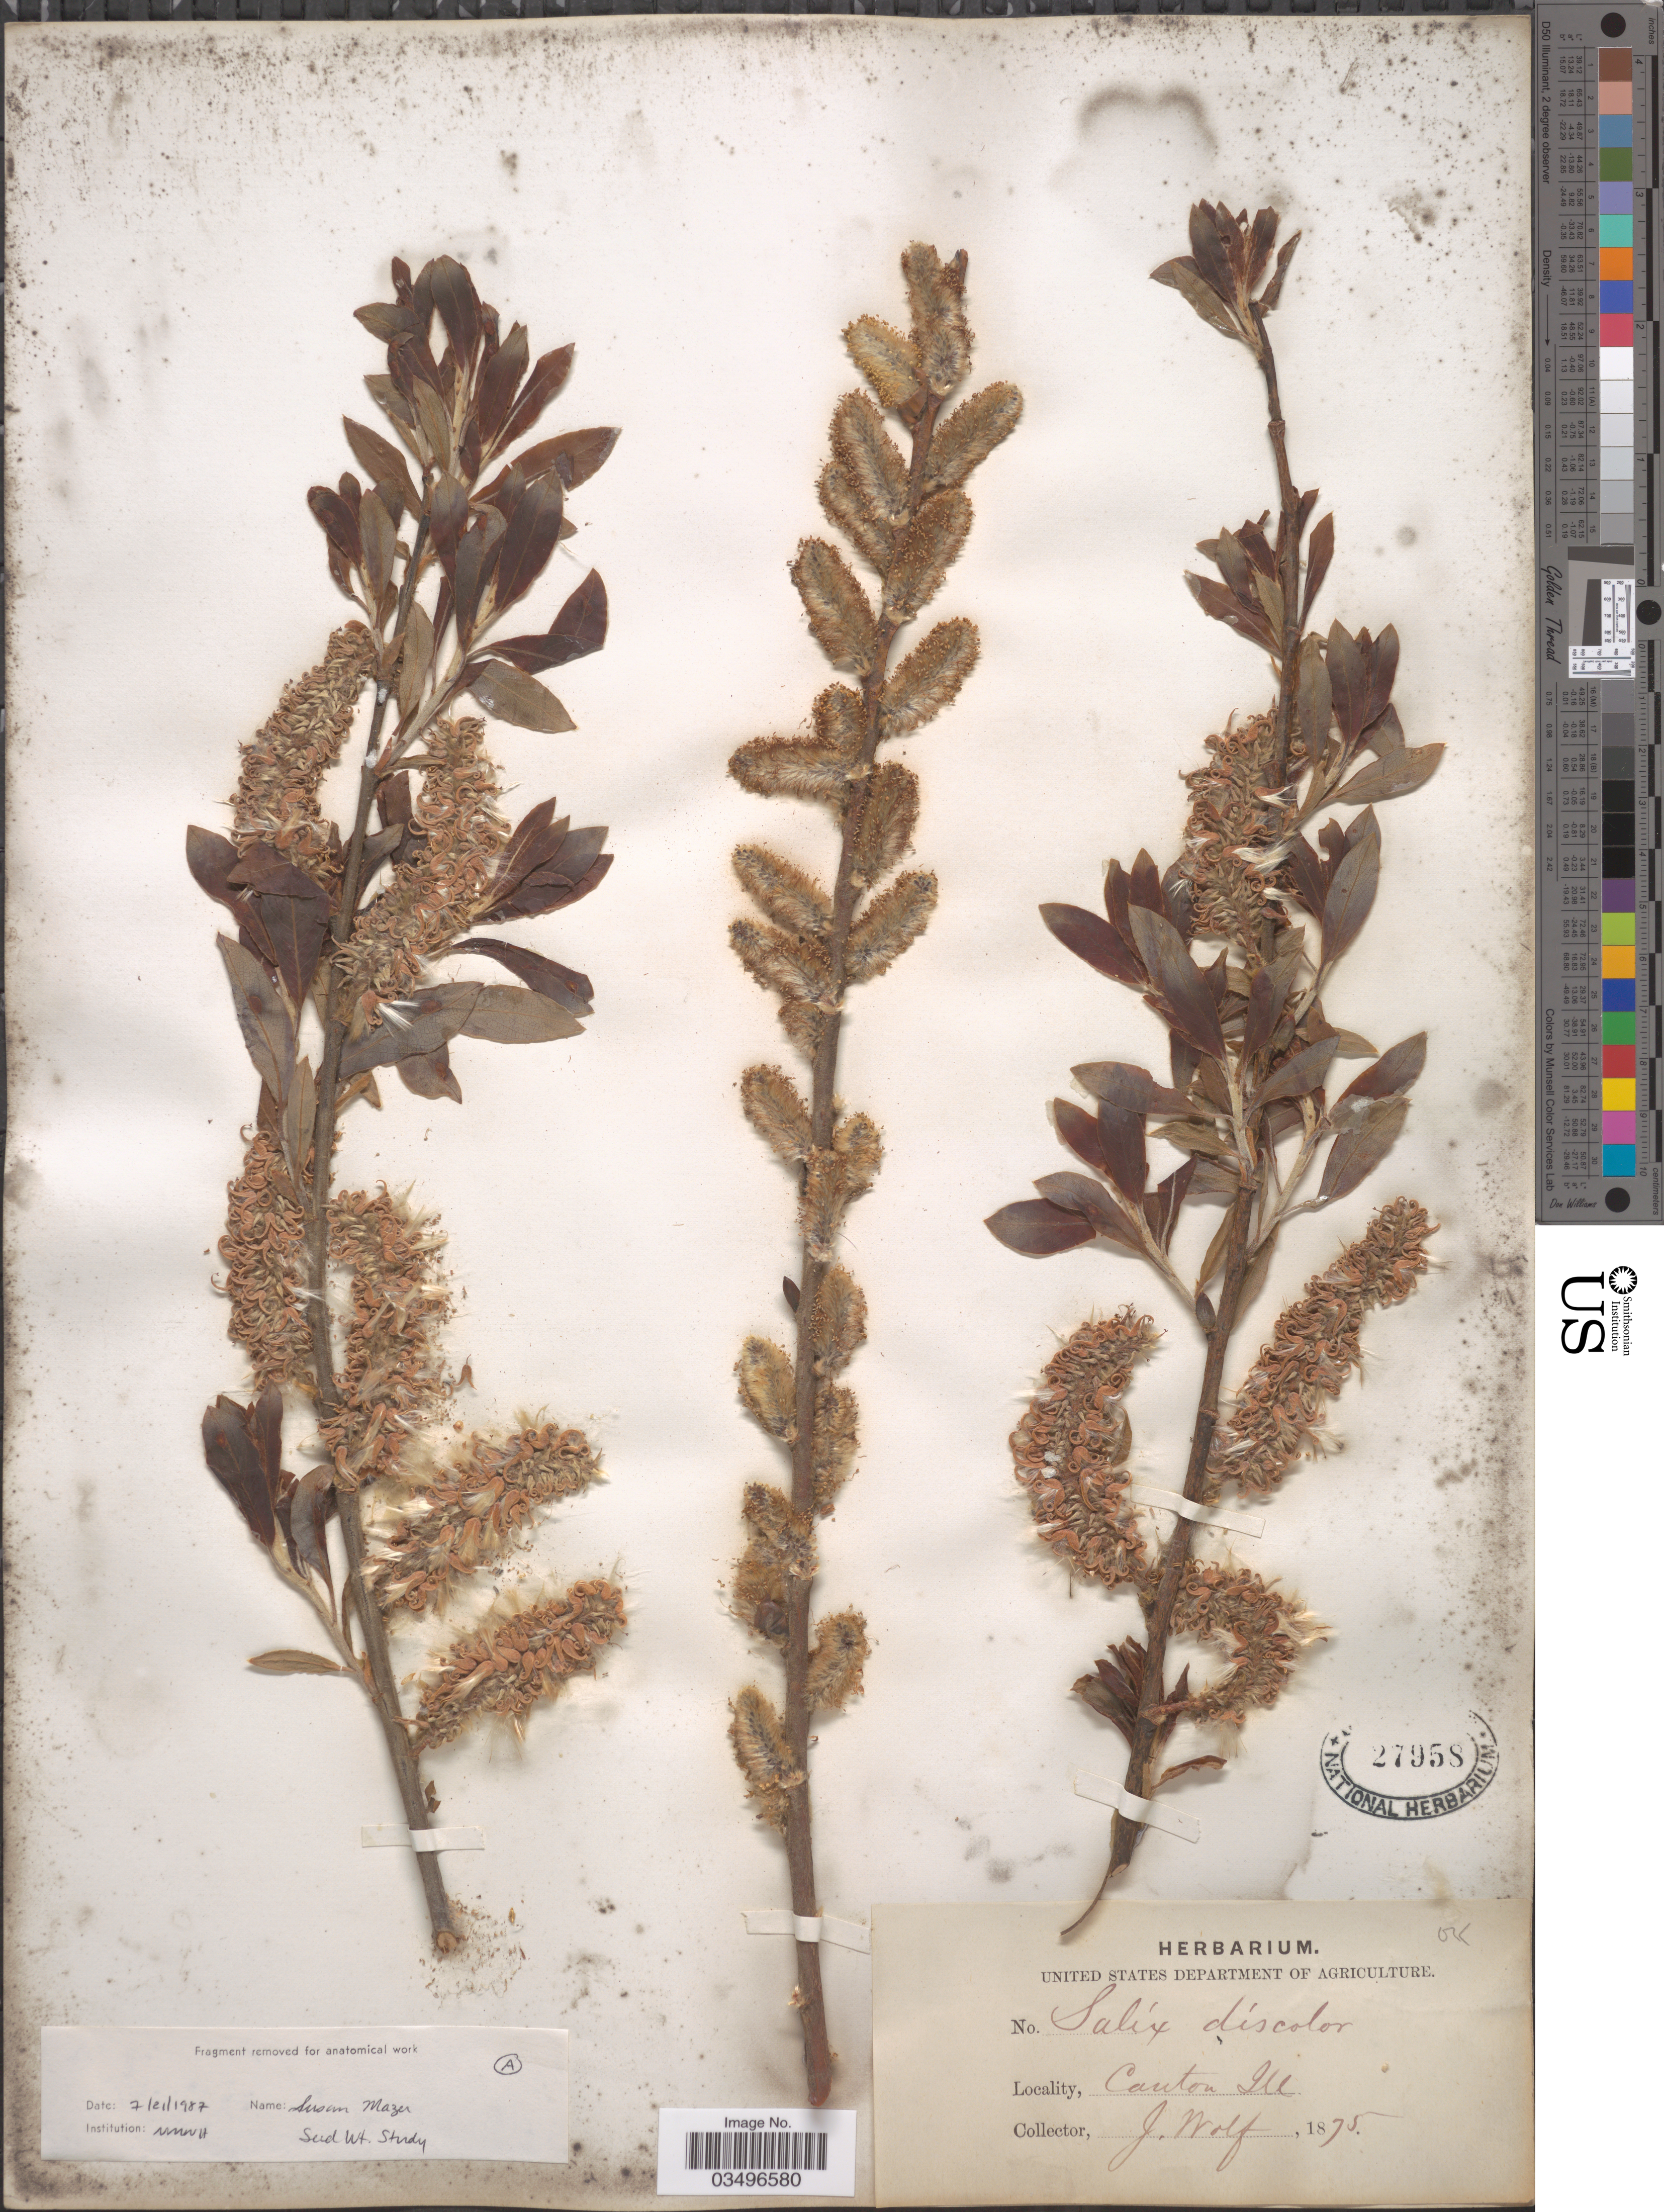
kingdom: Plantae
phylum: Tracheophyta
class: Magnoliopsida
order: Malpighiales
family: Salicaceae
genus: Salix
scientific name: Salix discolor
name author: Muhl.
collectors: J. Wolf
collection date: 1875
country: United States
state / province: Illinois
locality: Canton.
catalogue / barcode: US 27958